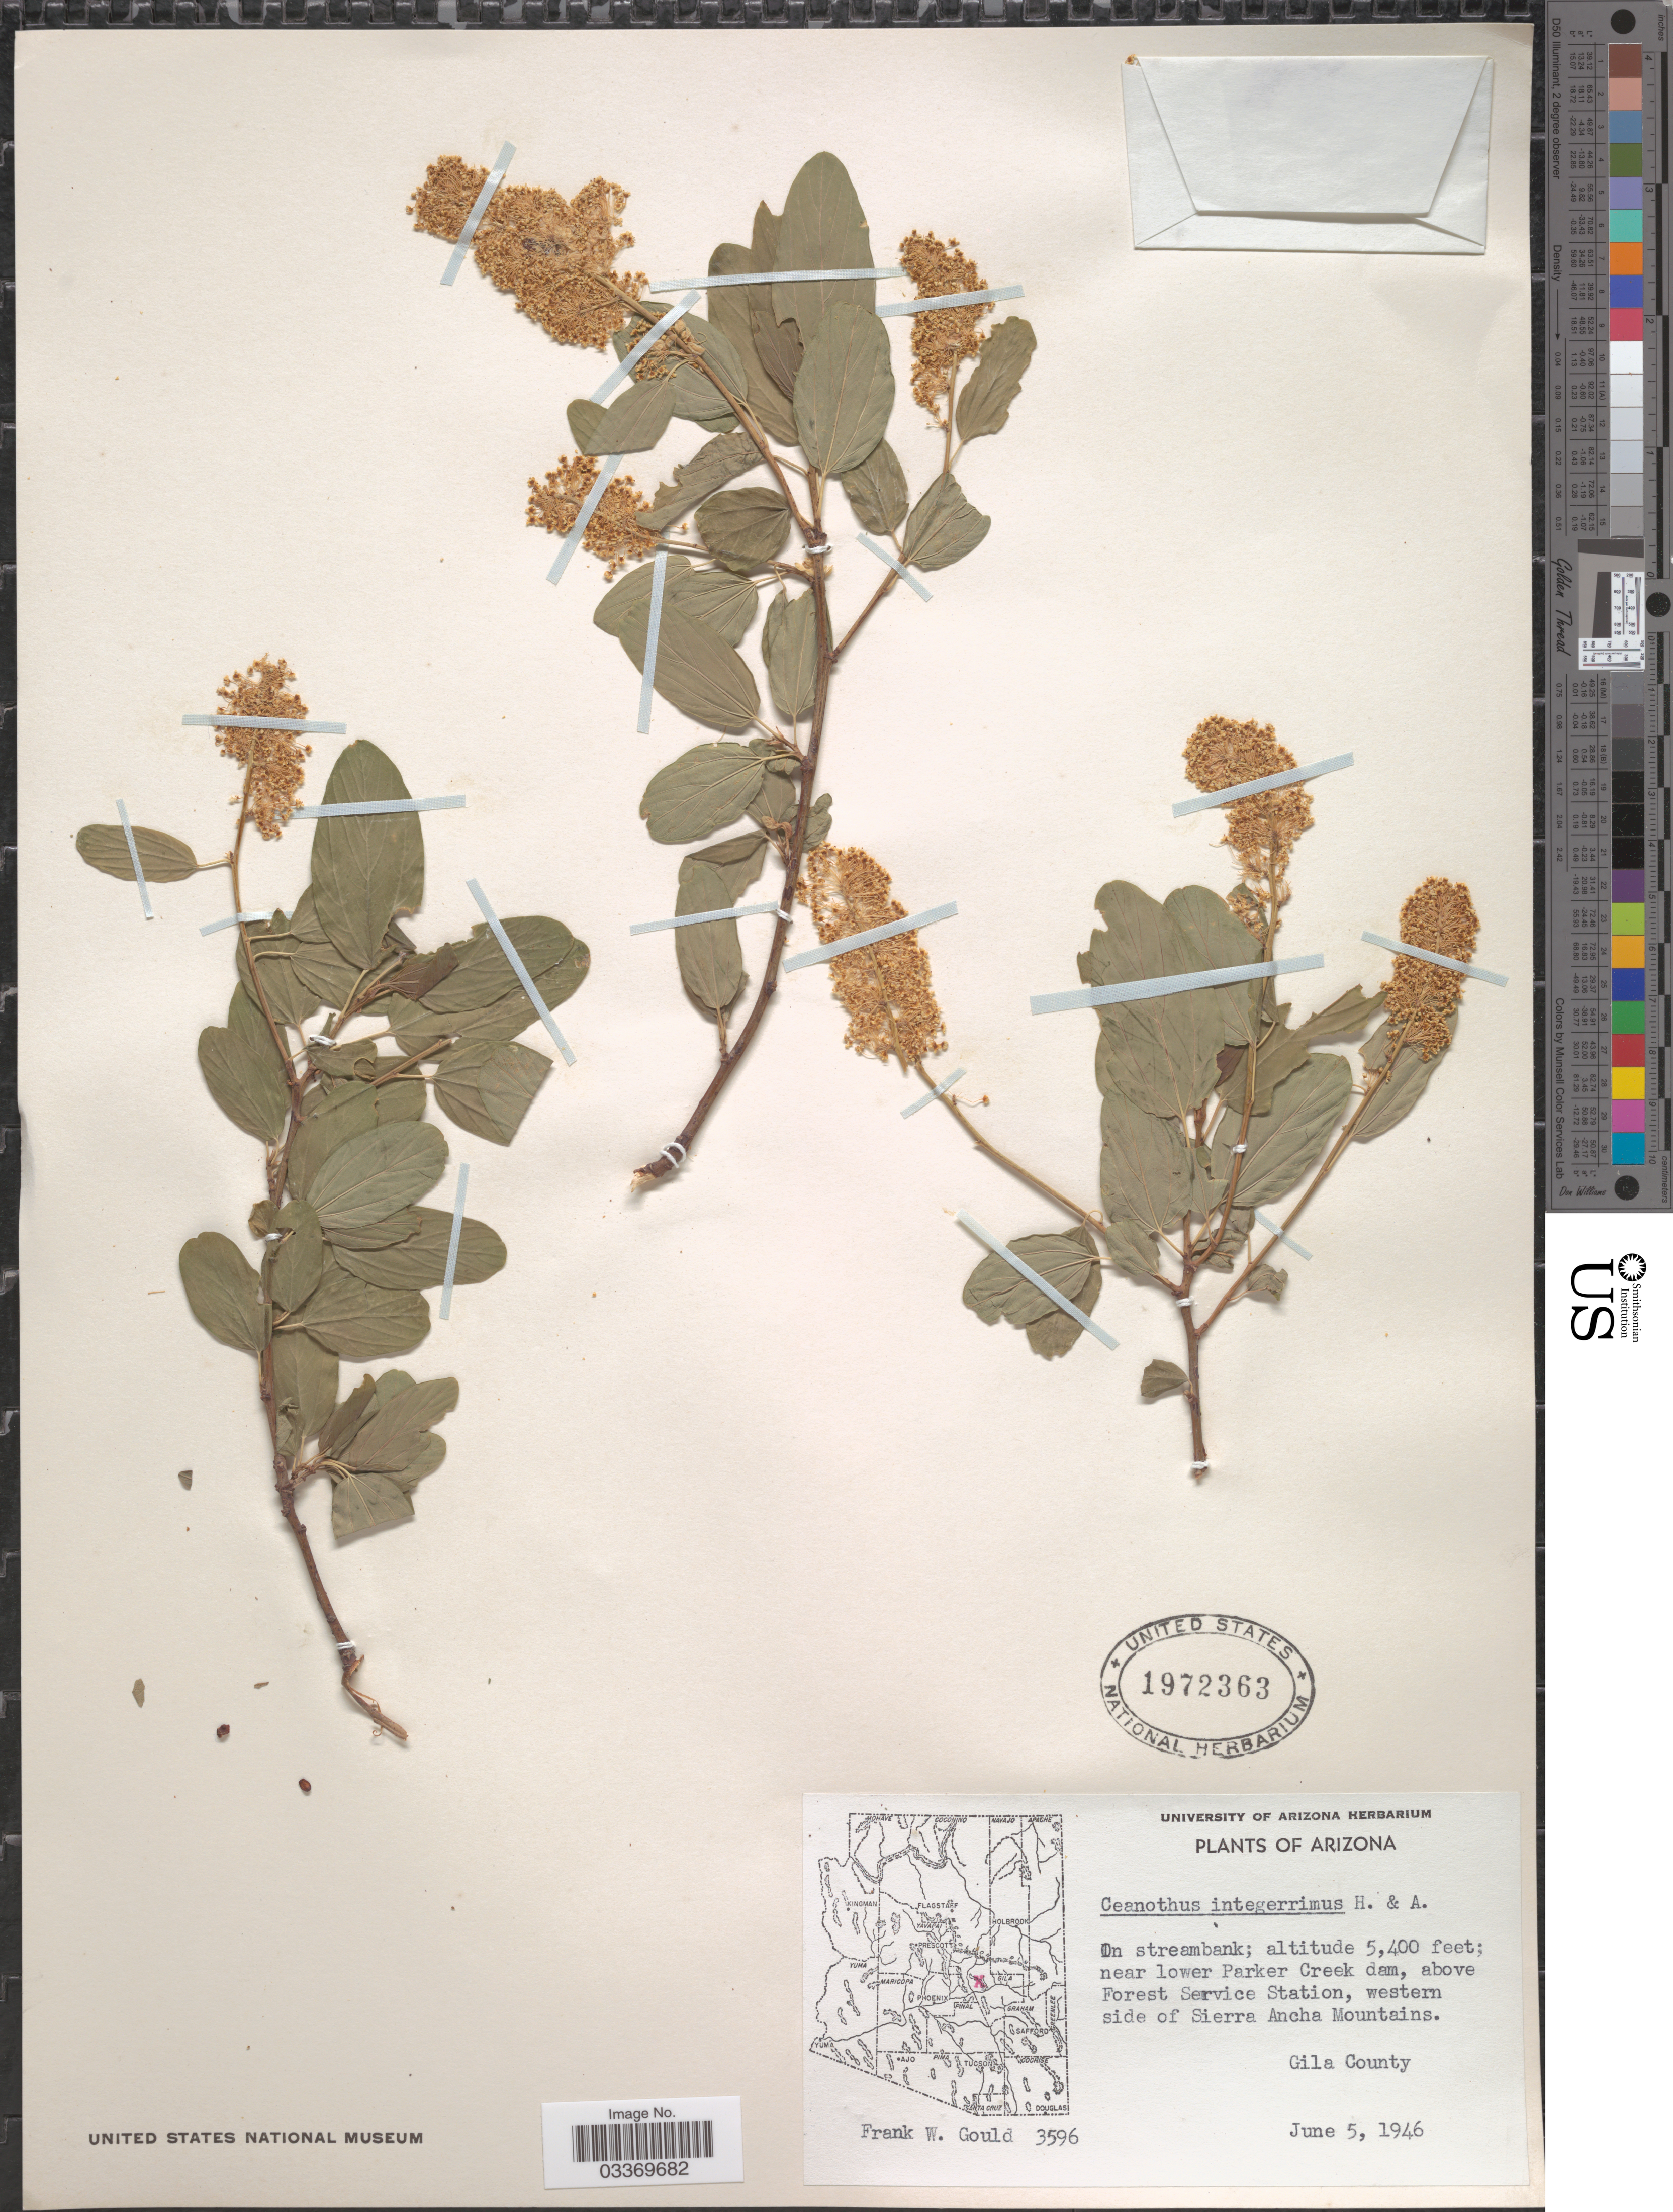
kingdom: Plantae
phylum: Tracheophyta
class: Magnoliopsida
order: Rosales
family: Rhamnaceae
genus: Ceanothus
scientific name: Ceanothus integerrimus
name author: Hook. & Arn.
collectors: F. W. Gould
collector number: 3596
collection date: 1946-06-05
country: United States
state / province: Arizona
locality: Near lower Parker Creek dam, above Forest Service Station, western side of Sierra Ancha Mountains. Gila County.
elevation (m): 1646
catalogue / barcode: US 1972363